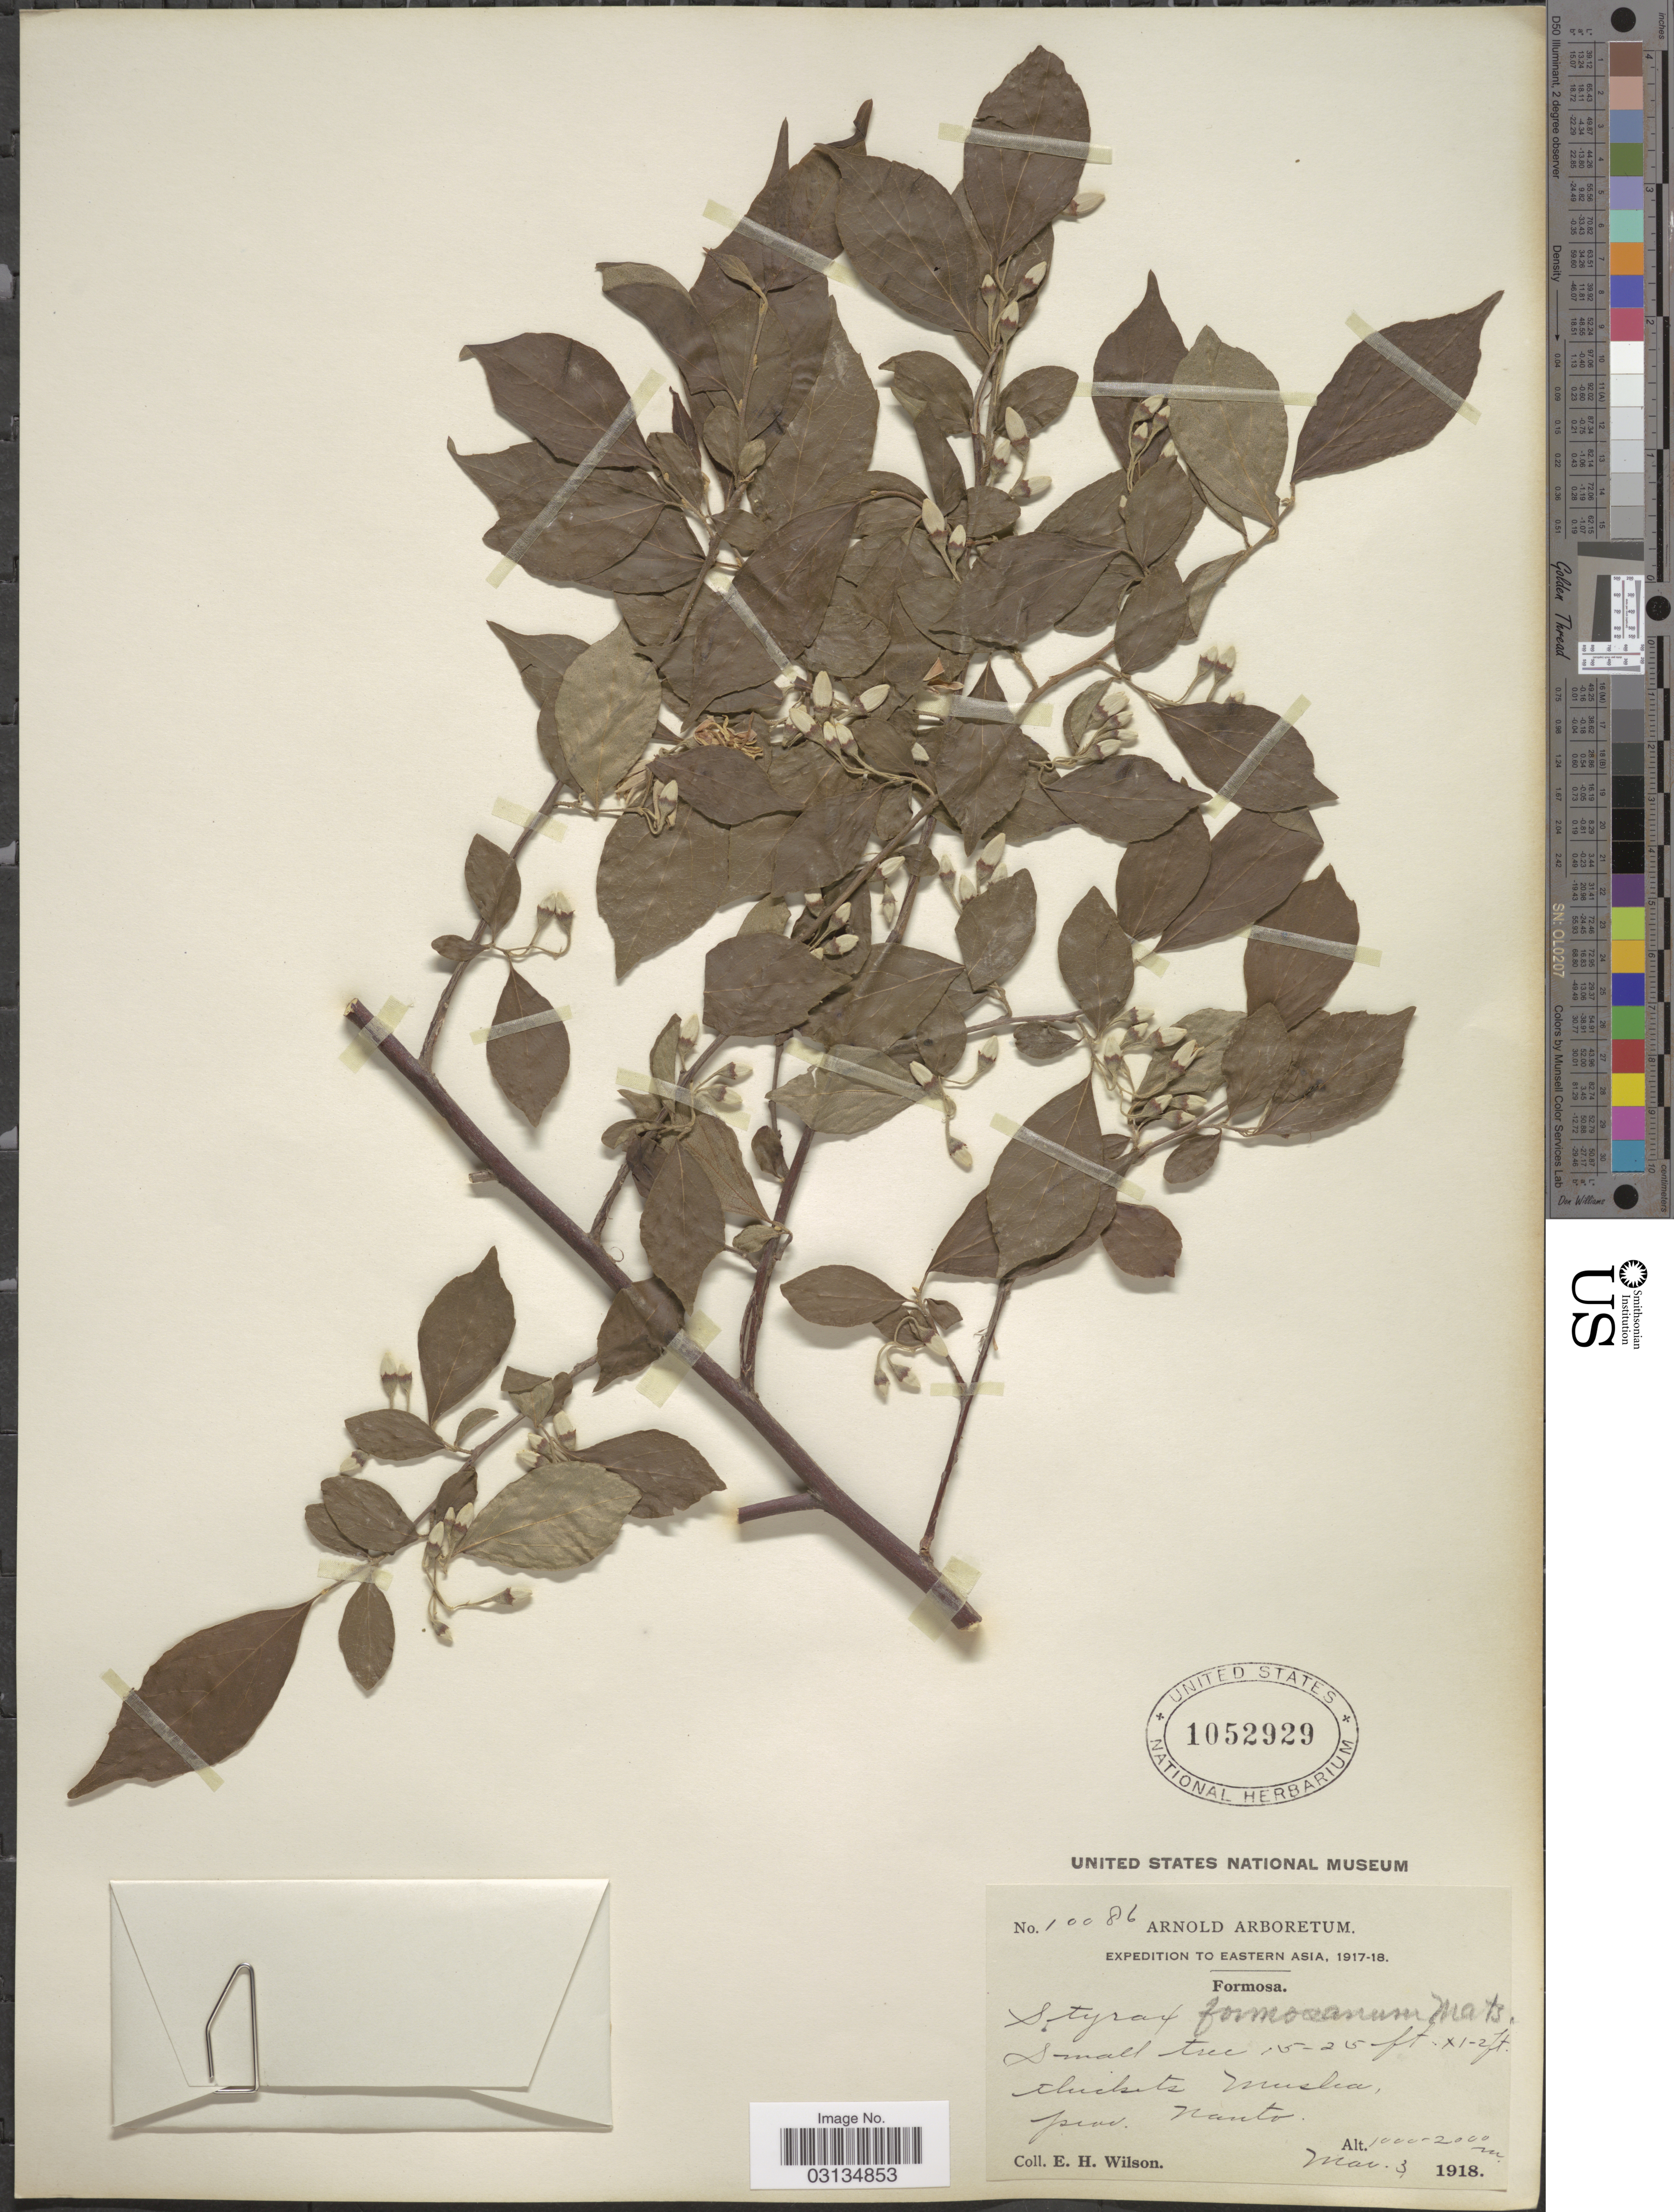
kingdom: Plantae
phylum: Tracheophyta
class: Magnoliopsida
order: Ericales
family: Styracaceae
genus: Styrax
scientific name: Styrax formosanus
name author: Matsum.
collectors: E. Wilson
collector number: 10086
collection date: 1918-03-03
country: Taiwan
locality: Eastern Asia. Formosa. Musha, Prov. Nanto.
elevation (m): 1000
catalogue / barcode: US 1052929